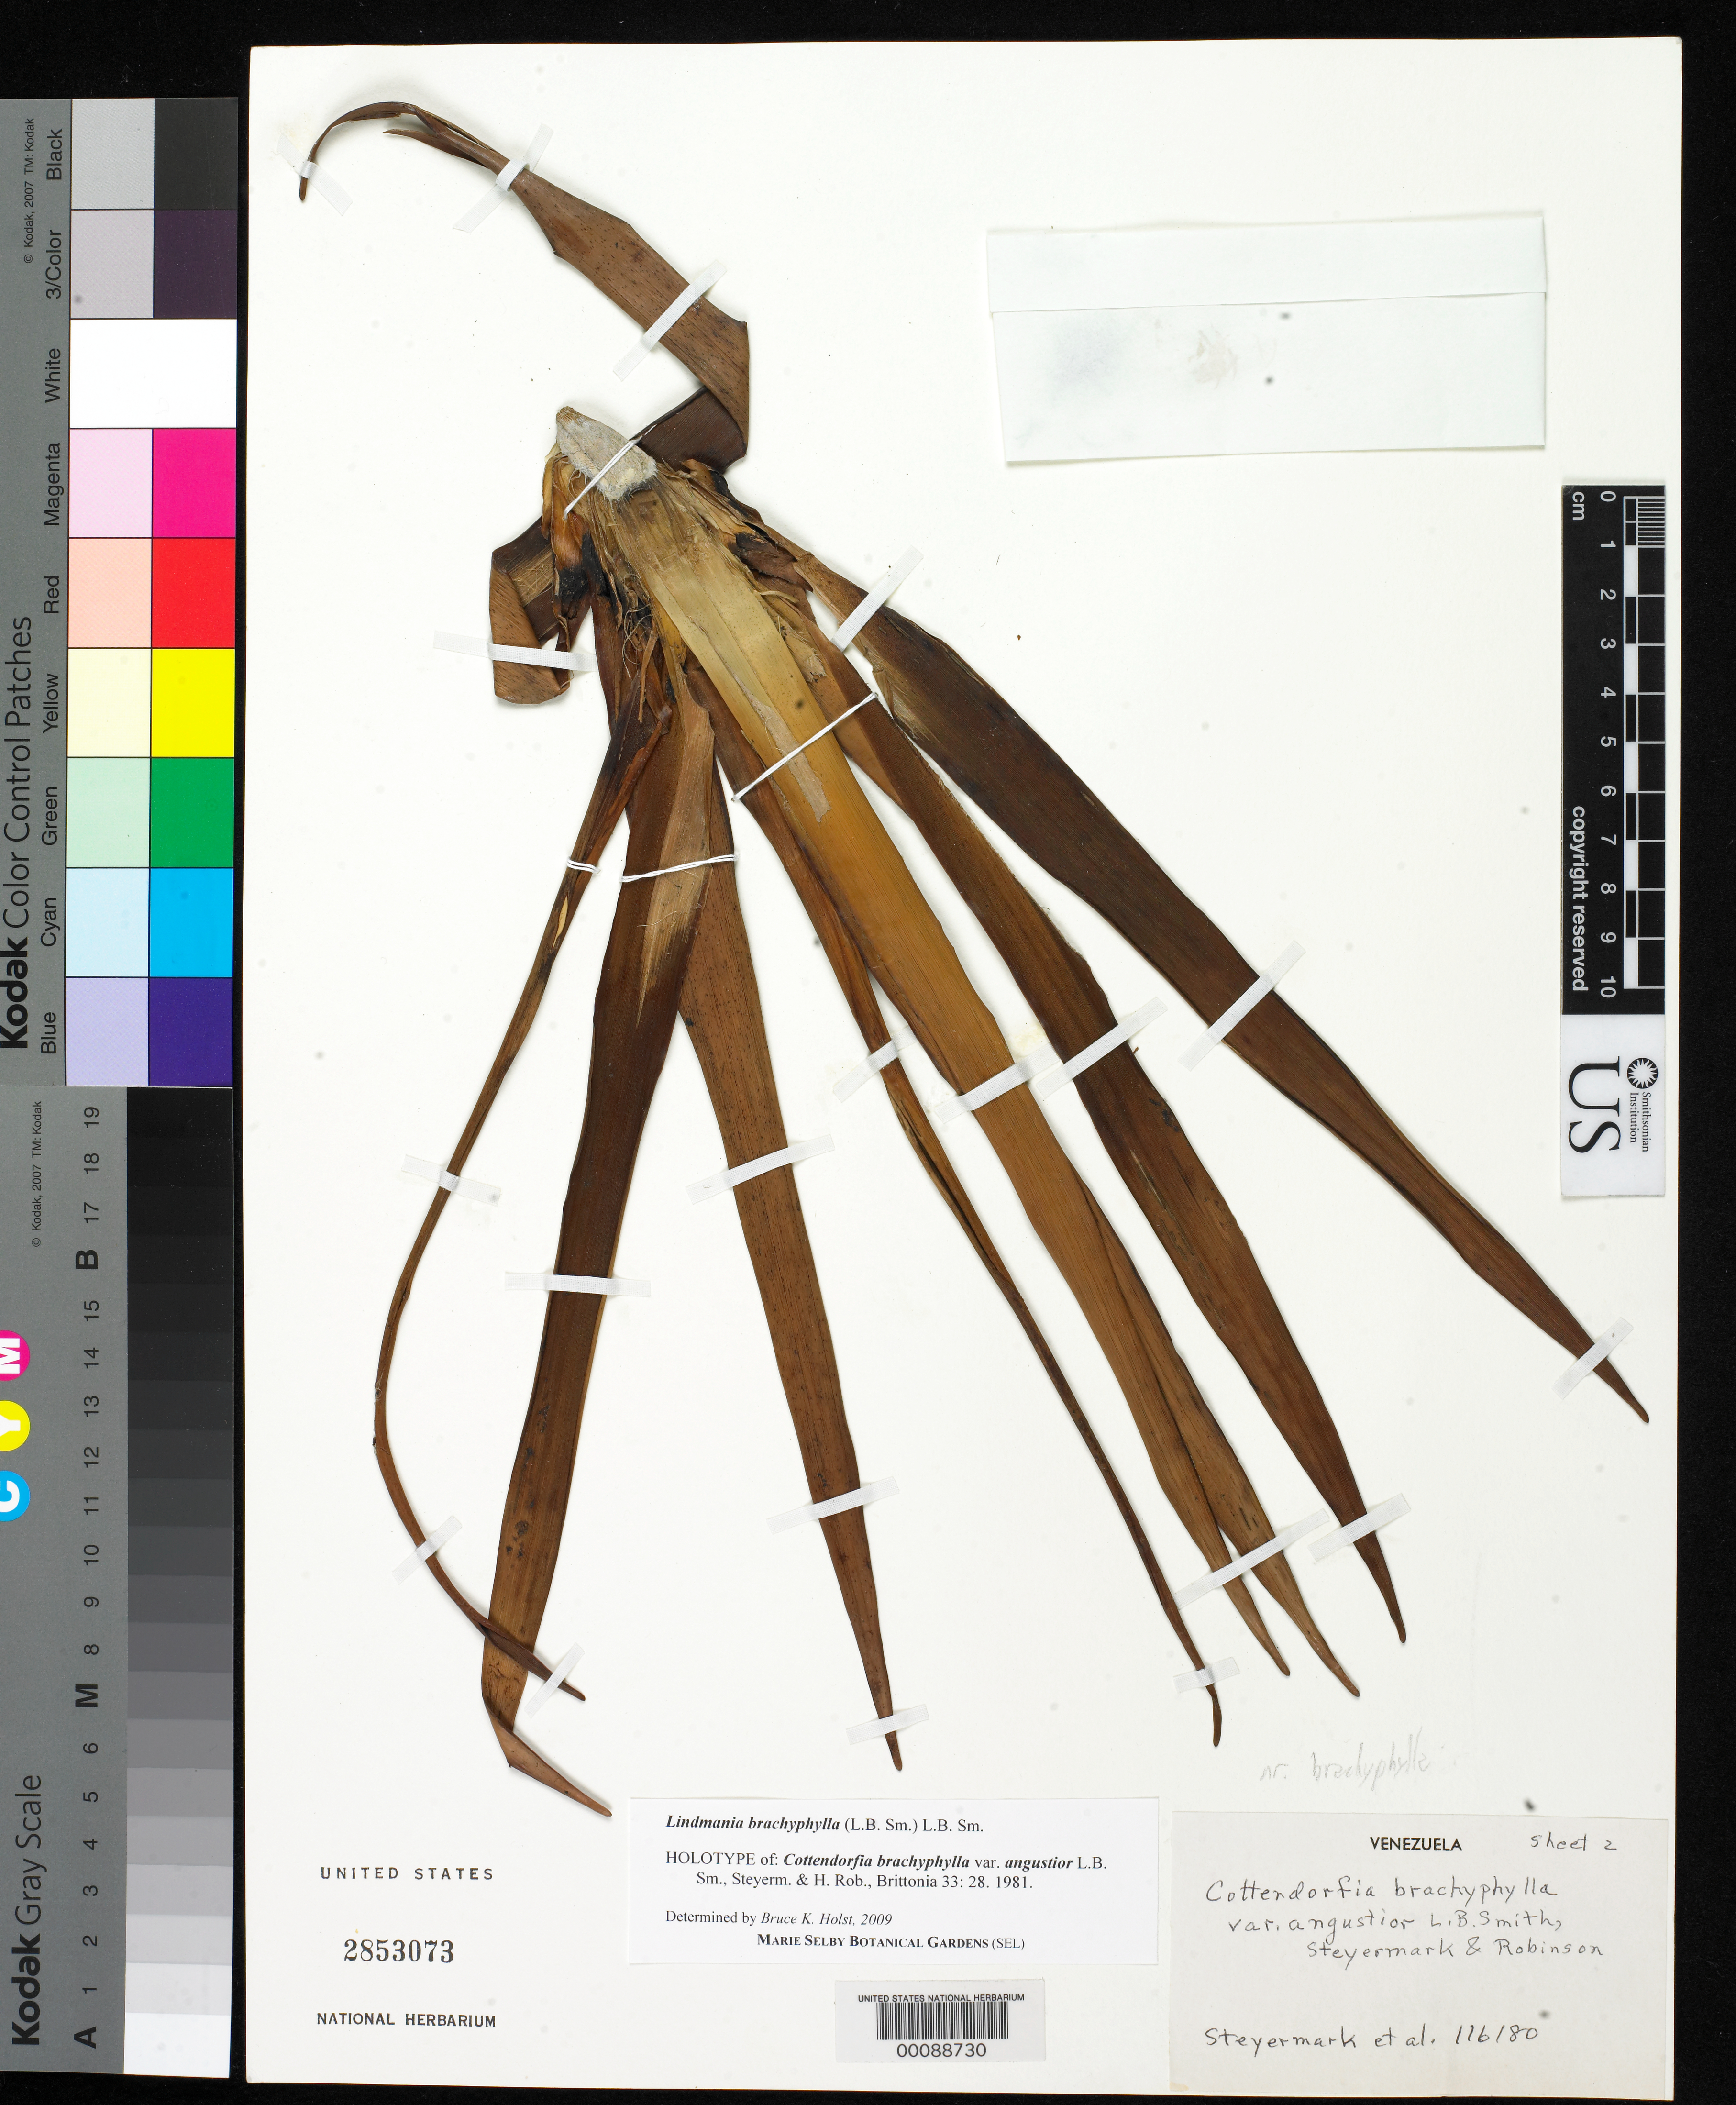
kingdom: Plantae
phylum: Tracheophyta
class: Liliopsida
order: Poales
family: Bromeliaceae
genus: Cottendorfia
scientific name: Cottendorfia brachyphylla var. angustior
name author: L.B. Sm. in Steyerm.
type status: Holotype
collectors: J. Steyermark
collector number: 116180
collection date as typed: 28 Feb 1978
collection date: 1978-02-28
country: Venezuela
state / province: Bolivar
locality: Cumbre de Auyantepui; sector nor Oriental; N of La Mision de Camarata.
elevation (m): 1950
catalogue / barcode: US 2853073